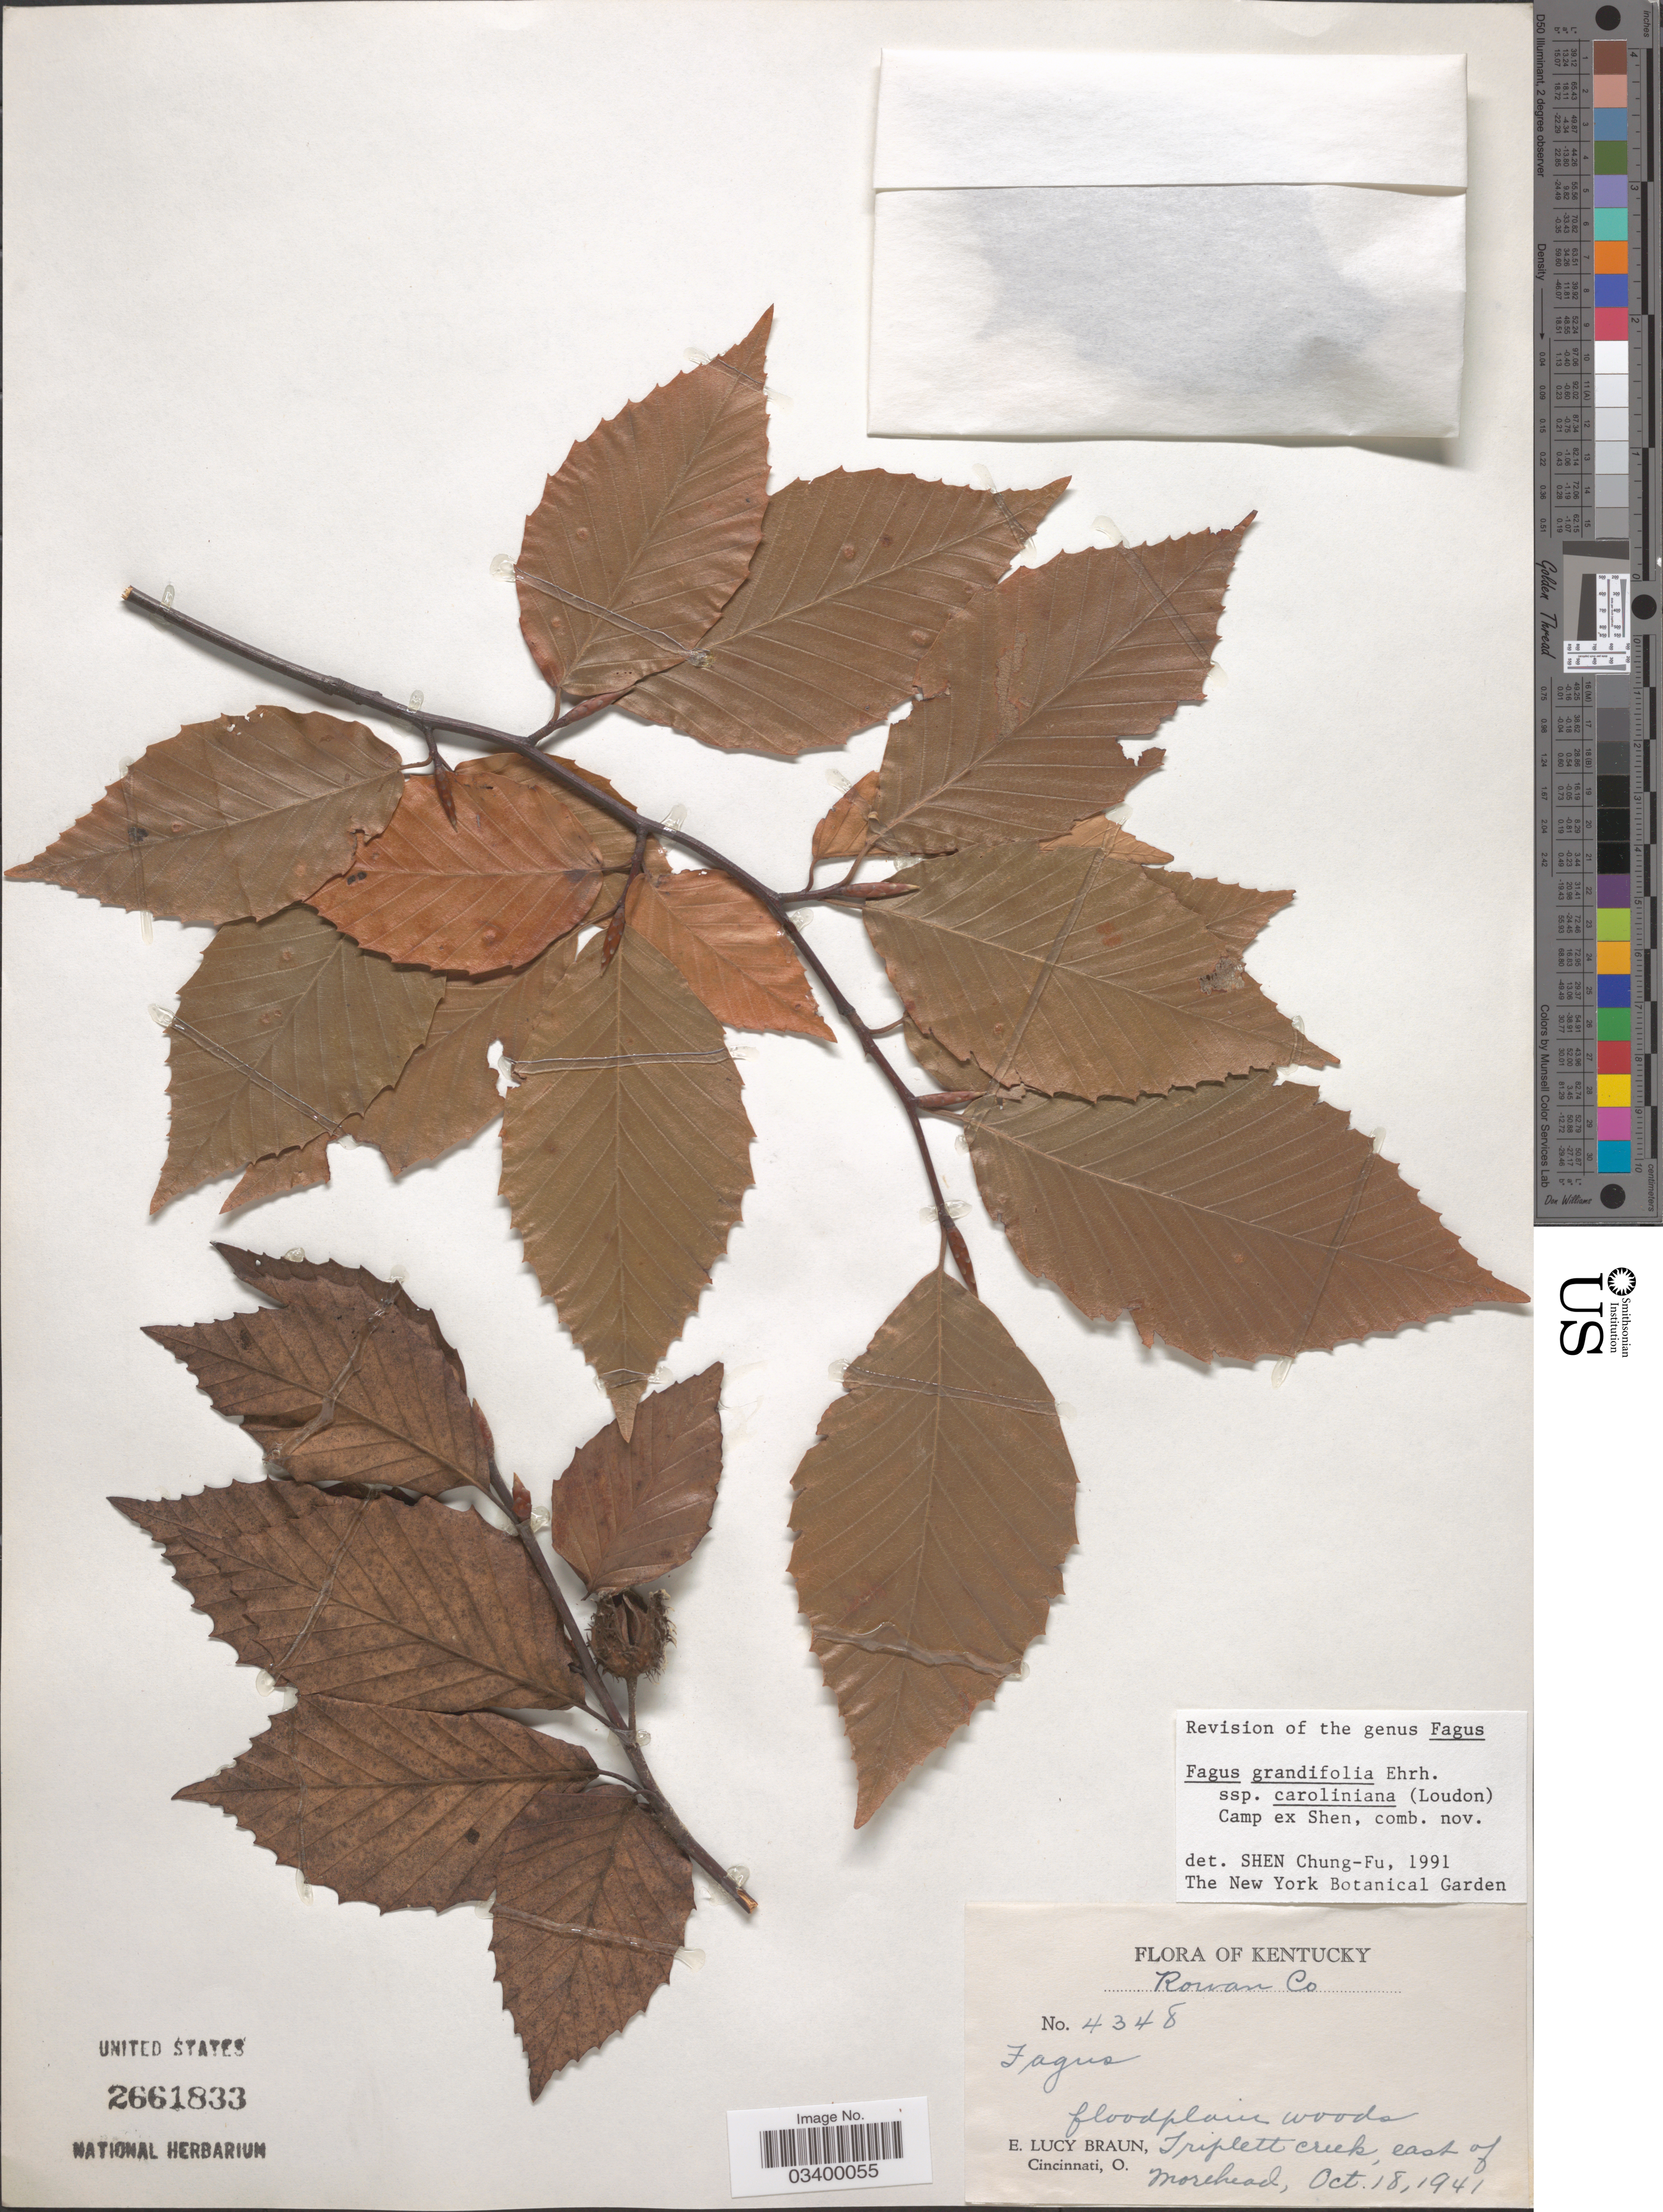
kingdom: Plantae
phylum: Tracheophyta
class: Magnoliopsida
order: Fagales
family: Fagaceae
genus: Fagus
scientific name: Fagus grandifolia subsp. caroliniana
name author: (Loudon) Fernald & Rehder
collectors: E. L. Braun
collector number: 4348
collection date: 1941-10-18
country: United States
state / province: Kentucky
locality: Rowan Co. Triplett creek, east of Morehead.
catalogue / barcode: US 2661833